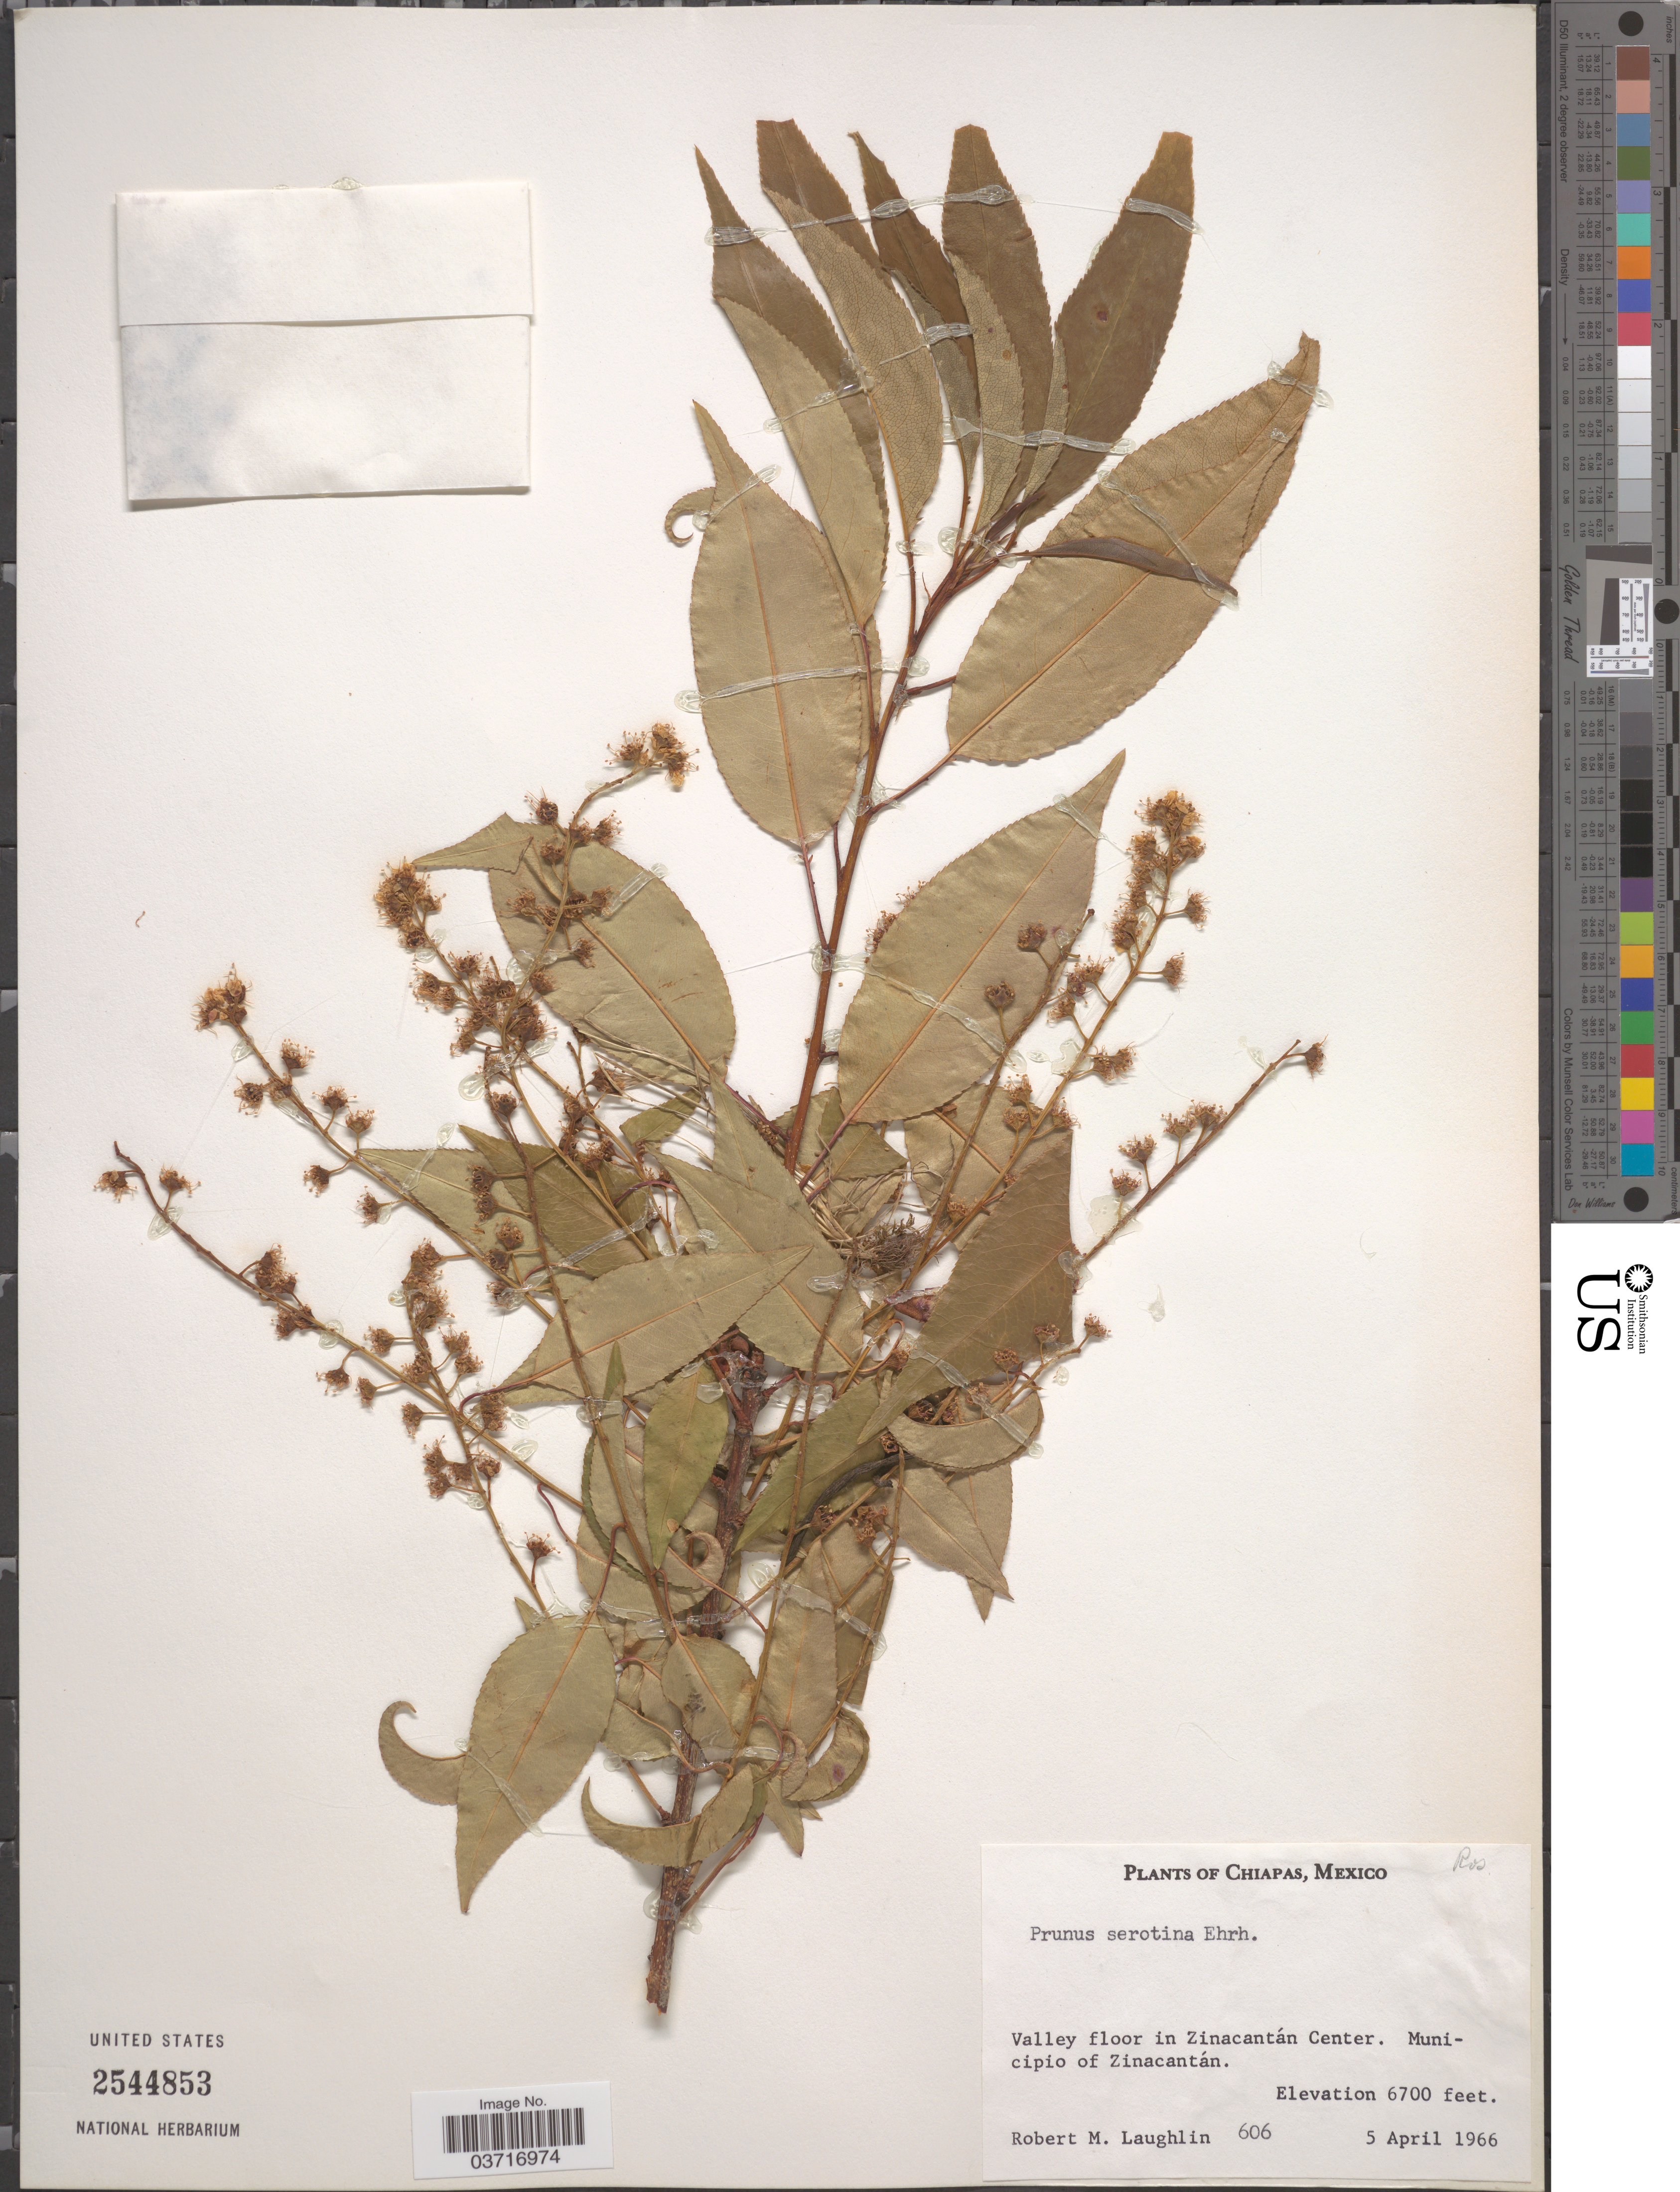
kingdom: Plantae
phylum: Tracheophyta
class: Magnoliopsida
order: Rosales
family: Rosaceae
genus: Prunus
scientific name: Prunus serotina subsp. serotina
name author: Ehrh.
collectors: R. M. Laughlin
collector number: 606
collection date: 1966-04-05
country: Mexico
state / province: Chiapas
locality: Valley floor in Zinacantán Center. Municipio of Zinacantán.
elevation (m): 2042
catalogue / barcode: US 2544853